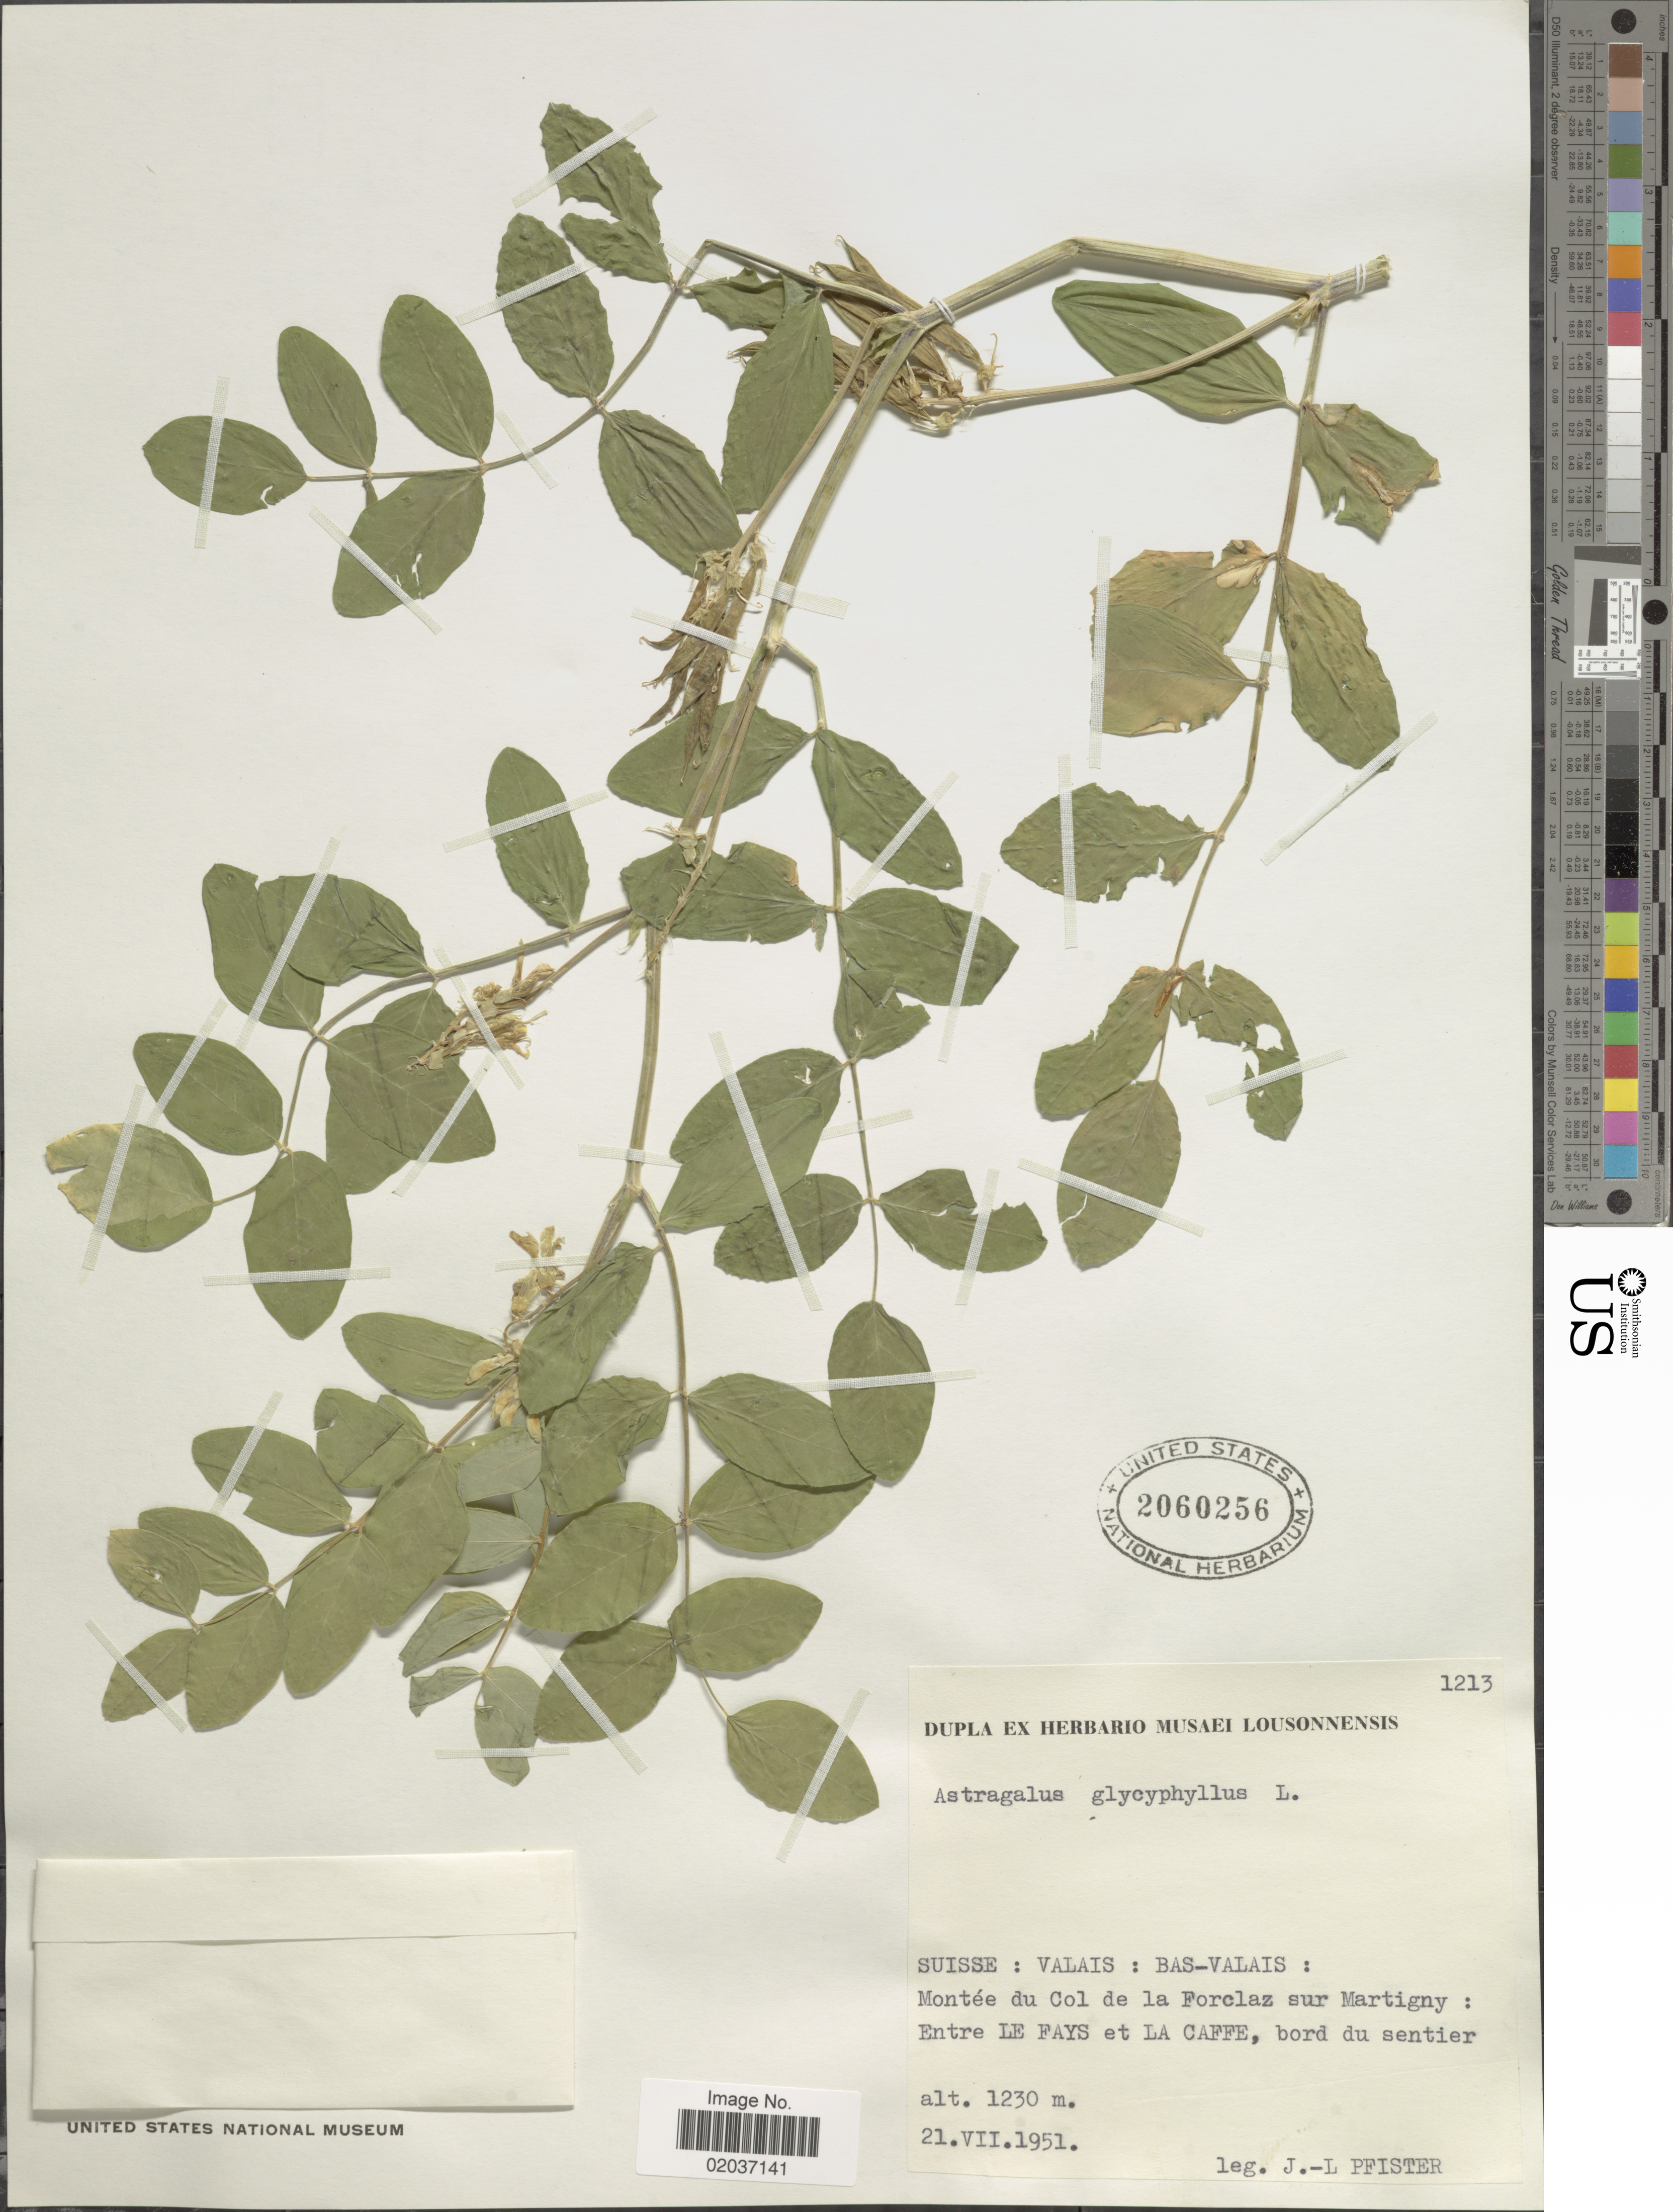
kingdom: Plantae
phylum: Tracheophyta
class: Magnoliopsida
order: Fabales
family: Fabaceae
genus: Astragalus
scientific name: Astragalus glycyphyllos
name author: L.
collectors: J. Pfister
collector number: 1213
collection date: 1951-07-21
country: Switzerland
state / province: Valais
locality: Suise: Valais: Bas-Valais: Montee du Col de la Forclaz sur Martigny, Entre Le Pays et La Caffee, bord du sentier.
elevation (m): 1230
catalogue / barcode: US 2060256